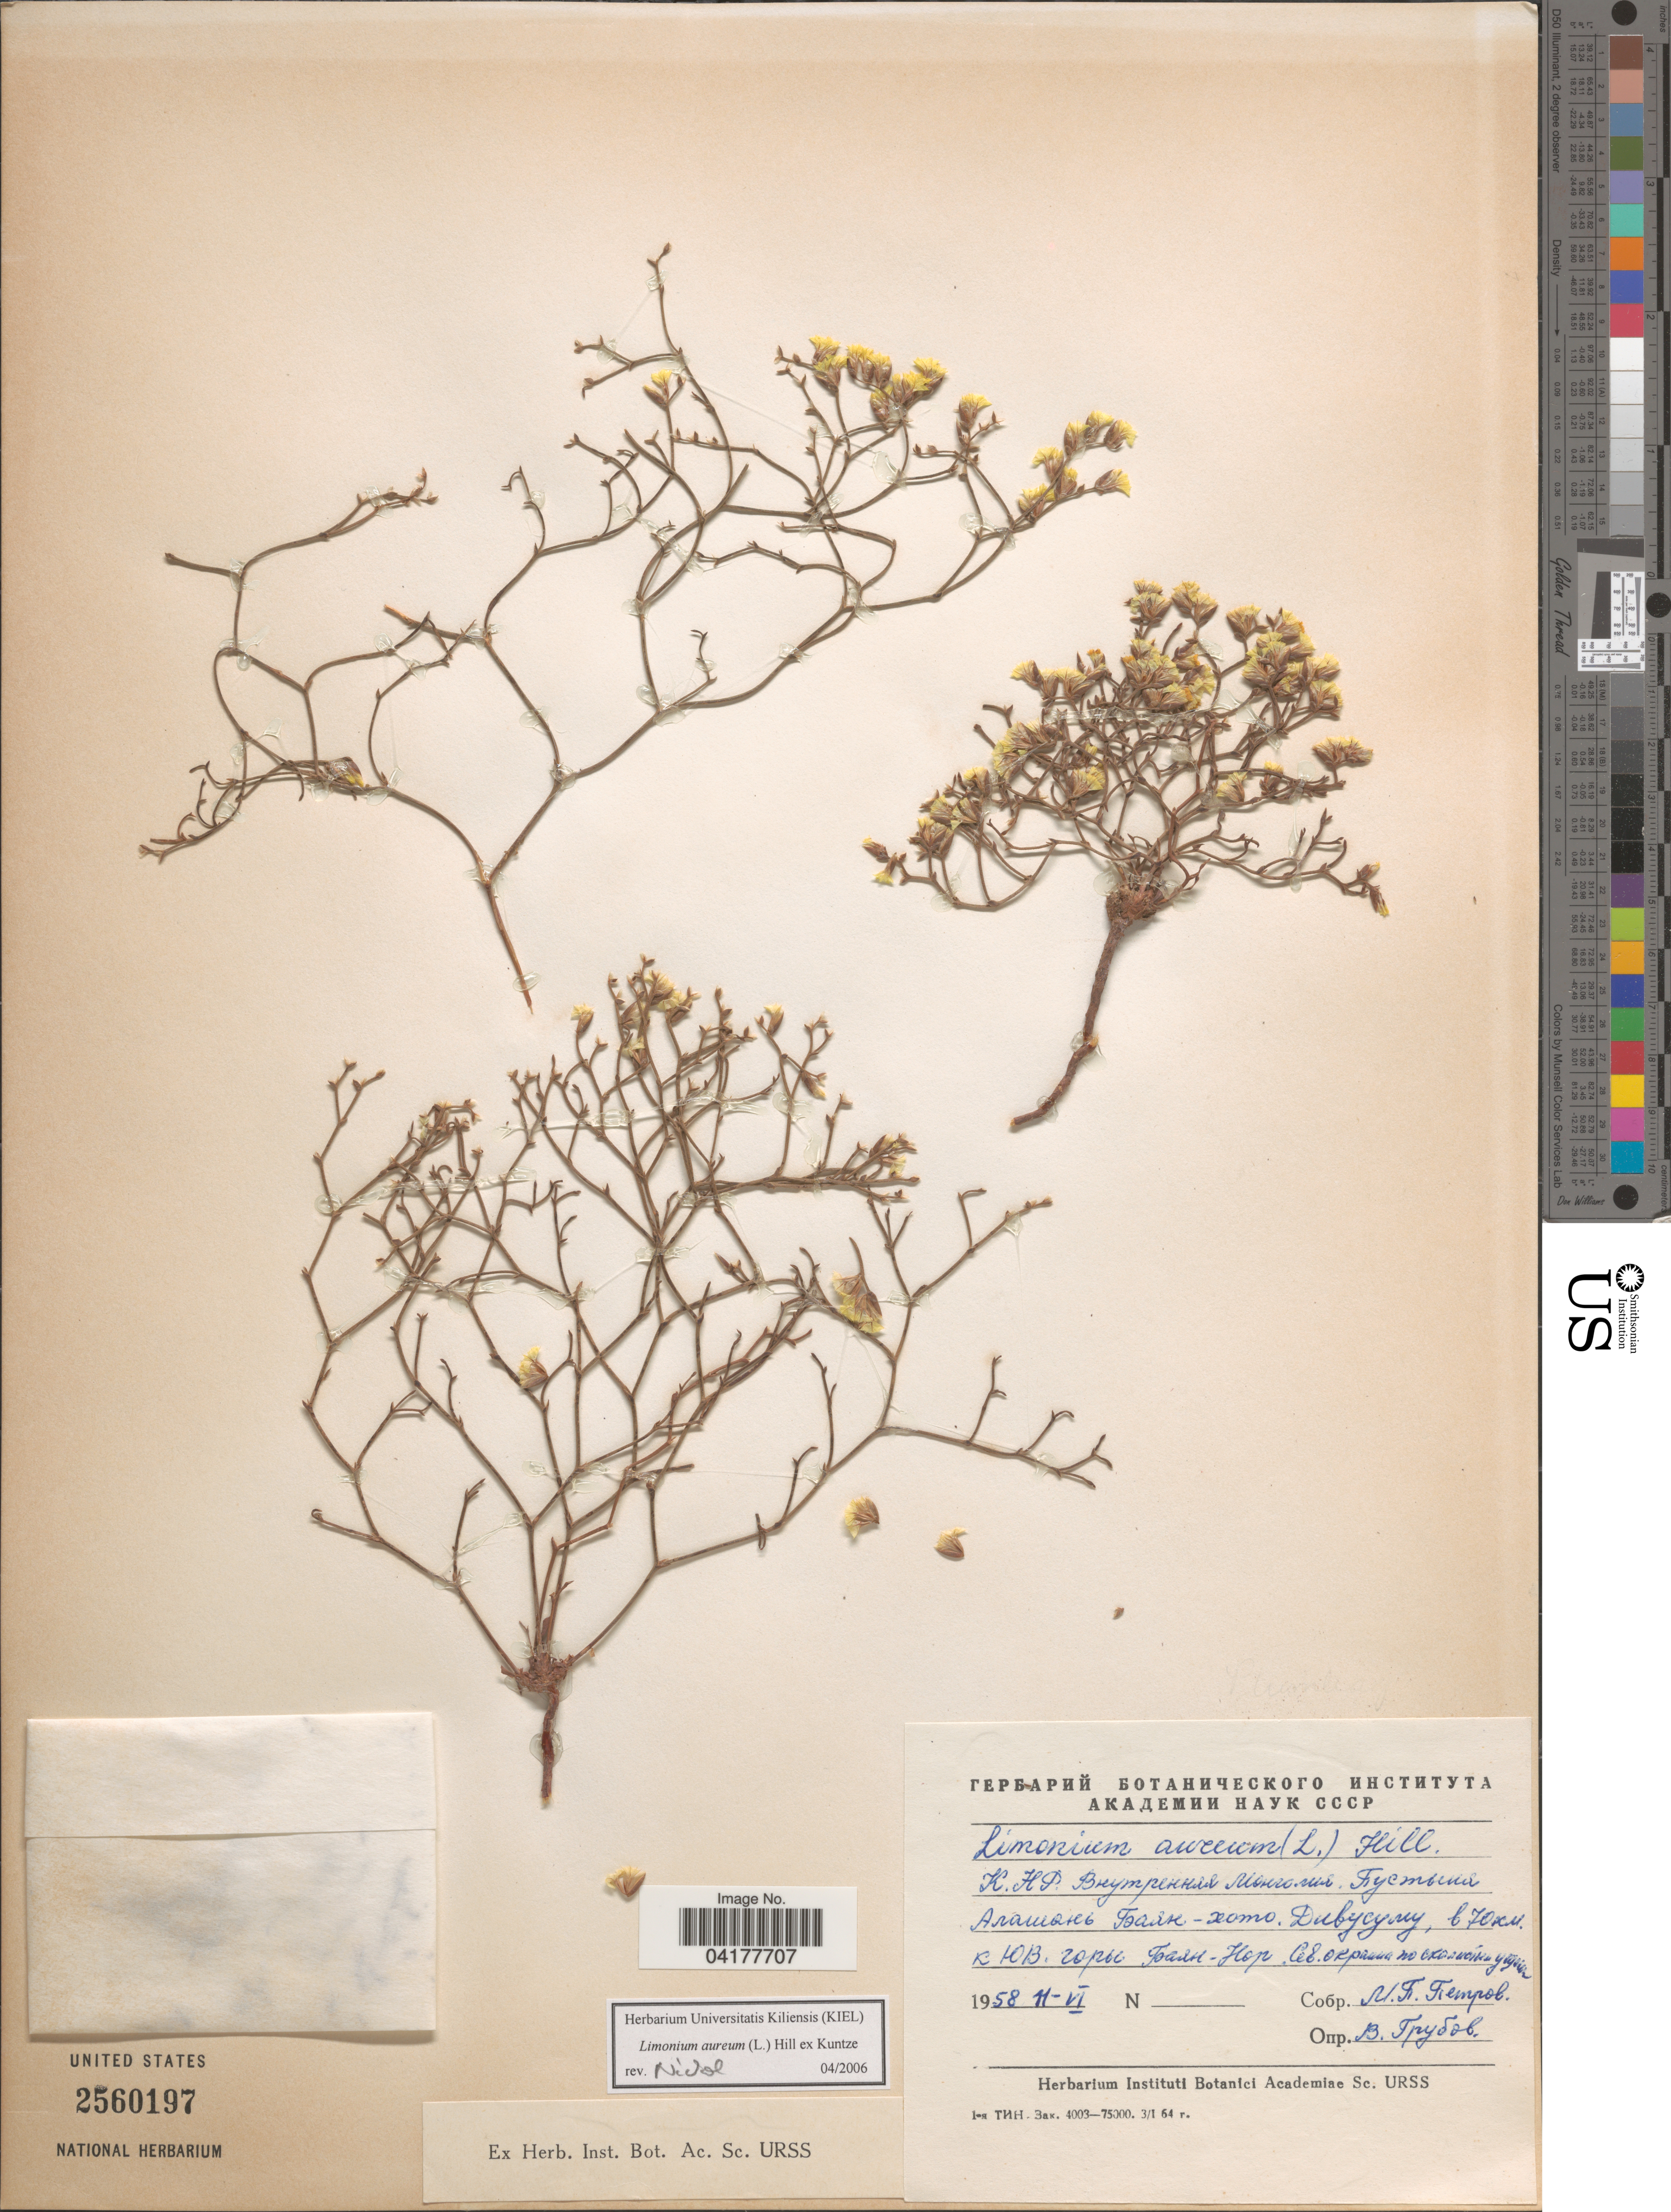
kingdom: Plantae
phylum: Tracheophyta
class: Magnoliopsida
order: Caryophyllales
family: Plumbaginaceae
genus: Limonium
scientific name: Limonium aureum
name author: (L.) Hill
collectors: M. Petrov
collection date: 1958-06-11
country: China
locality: Alashan Desert, Bayan Hot, 70 km SE of Bayan-Nor Mtn.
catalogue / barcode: US 2560197